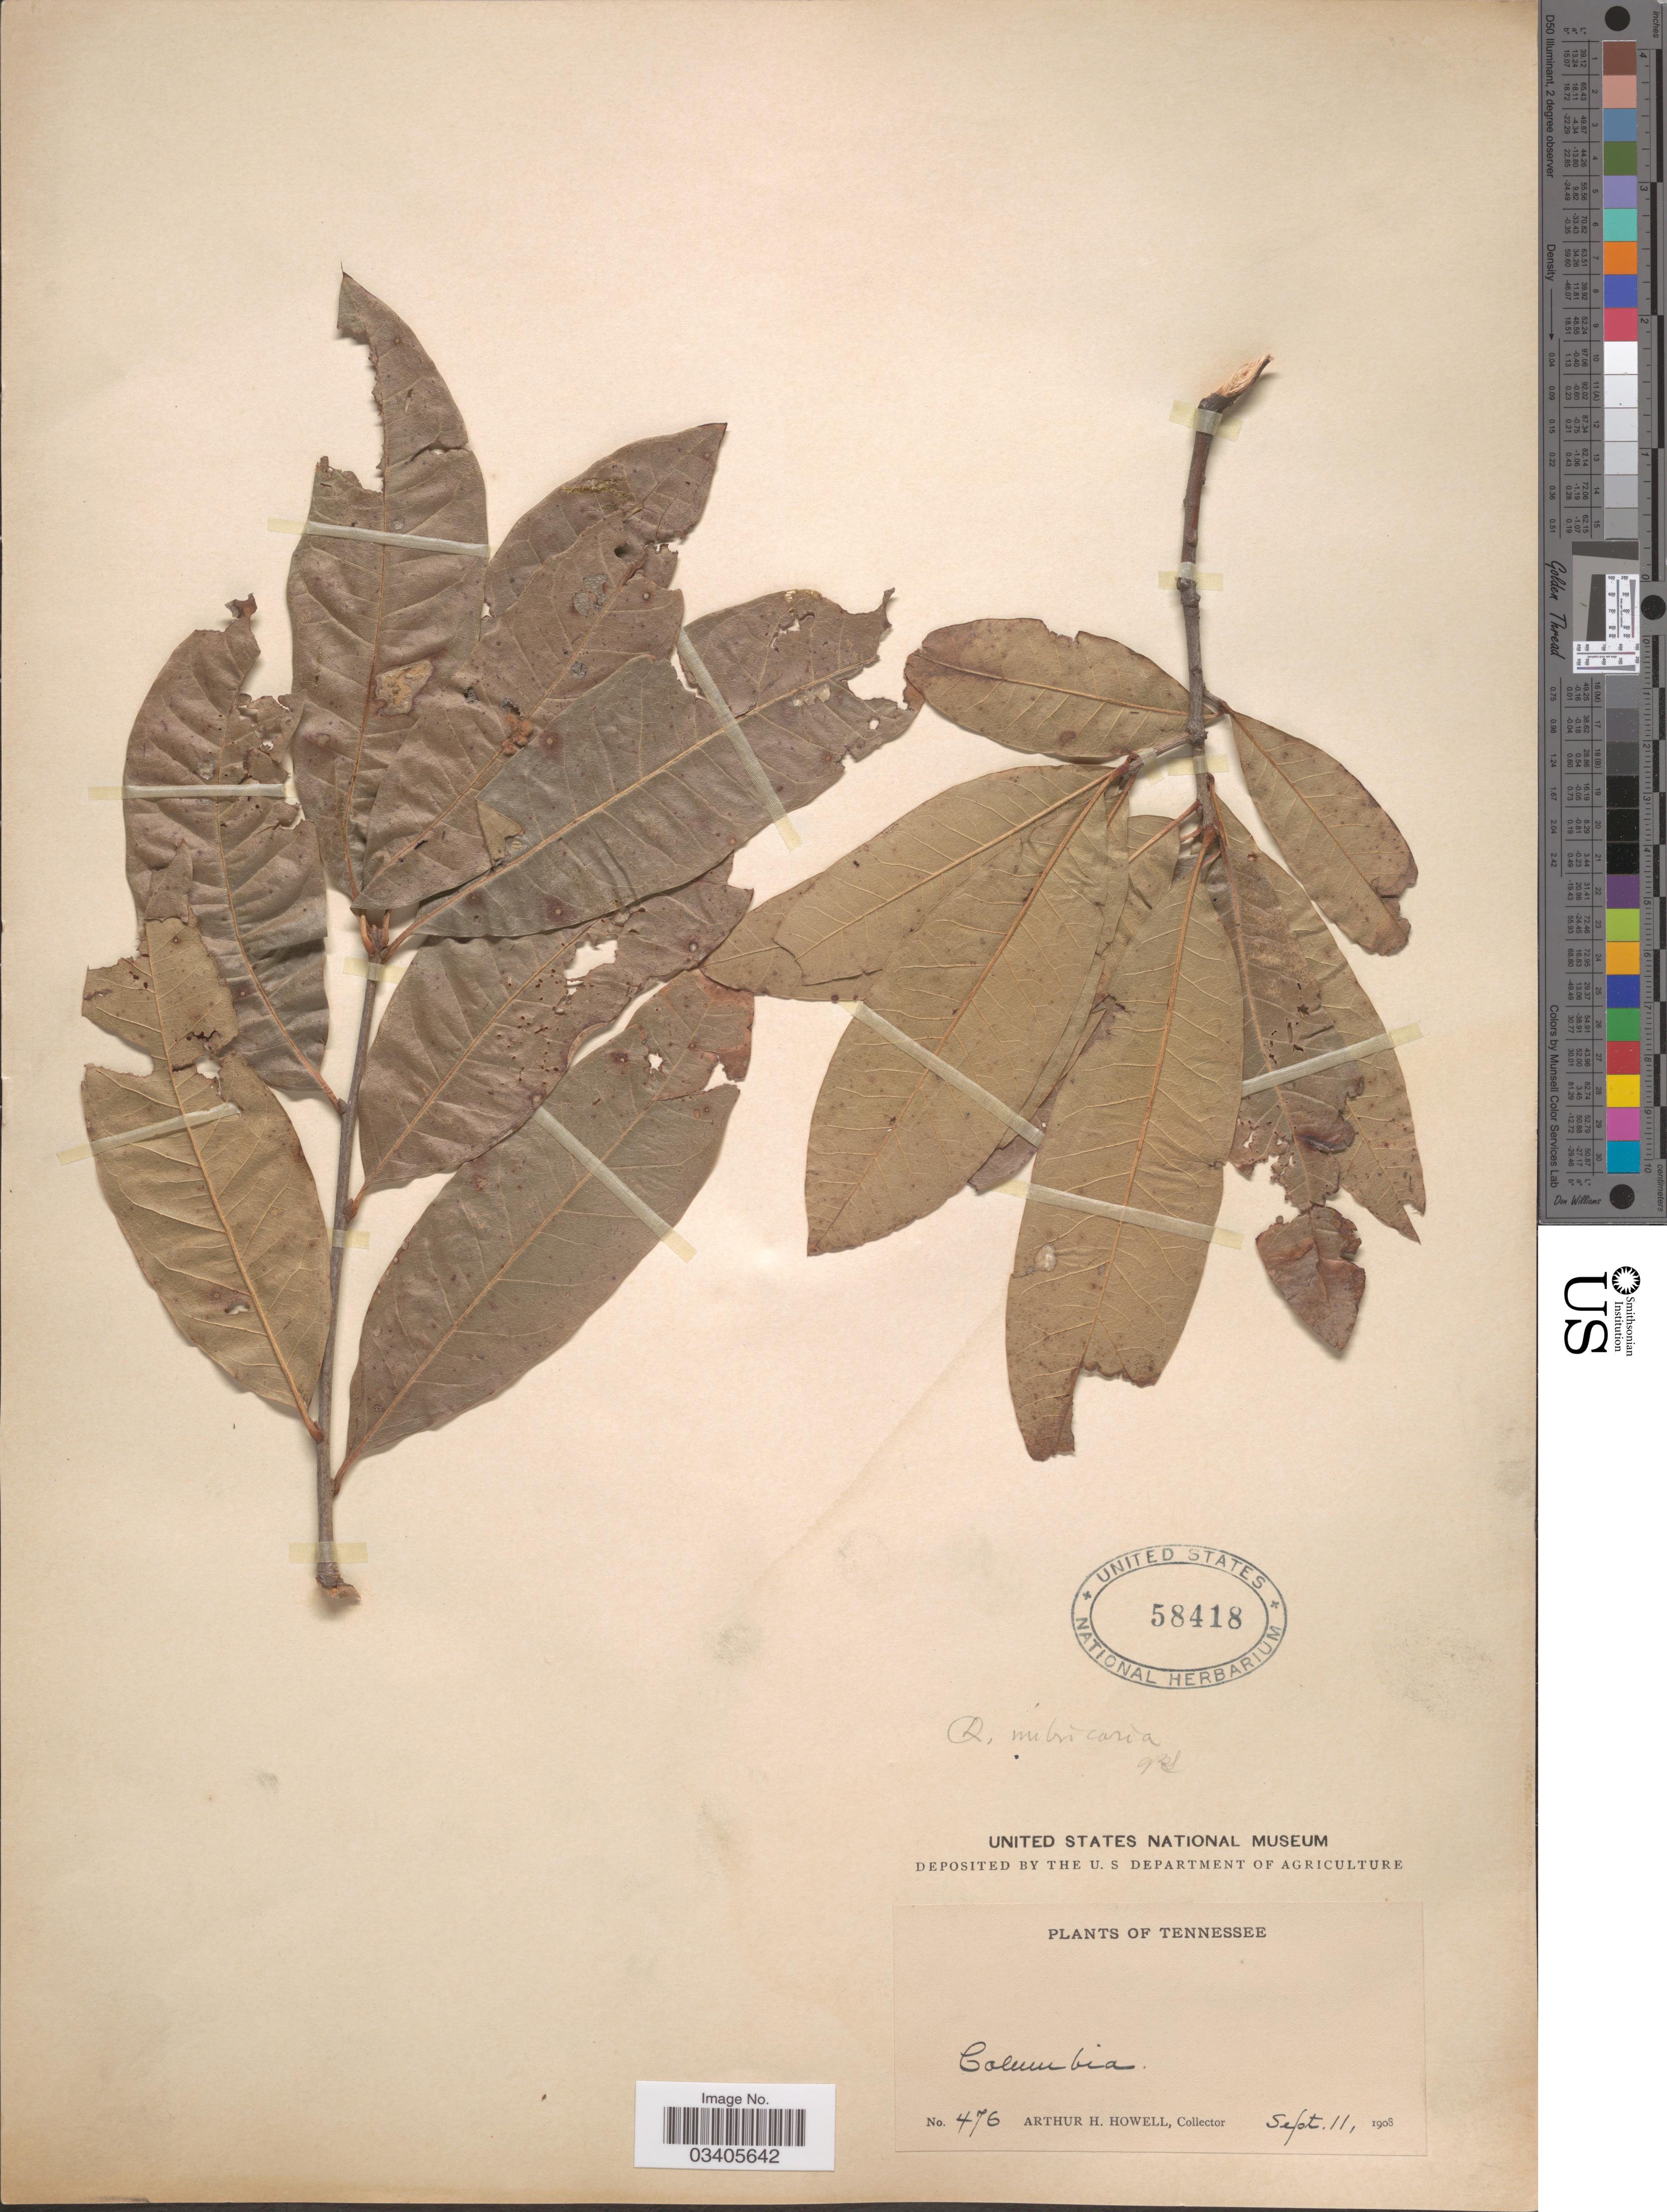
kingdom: Plantae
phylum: Tracheophyta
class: Magnoliopsida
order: Fagales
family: Fagaceae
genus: Quercus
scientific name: Quercus imbricaria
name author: Michx.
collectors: A. Howell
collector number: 476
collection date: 1908-09-11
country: United States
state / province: Tennessee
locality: Columbia.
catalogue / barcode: US 58418